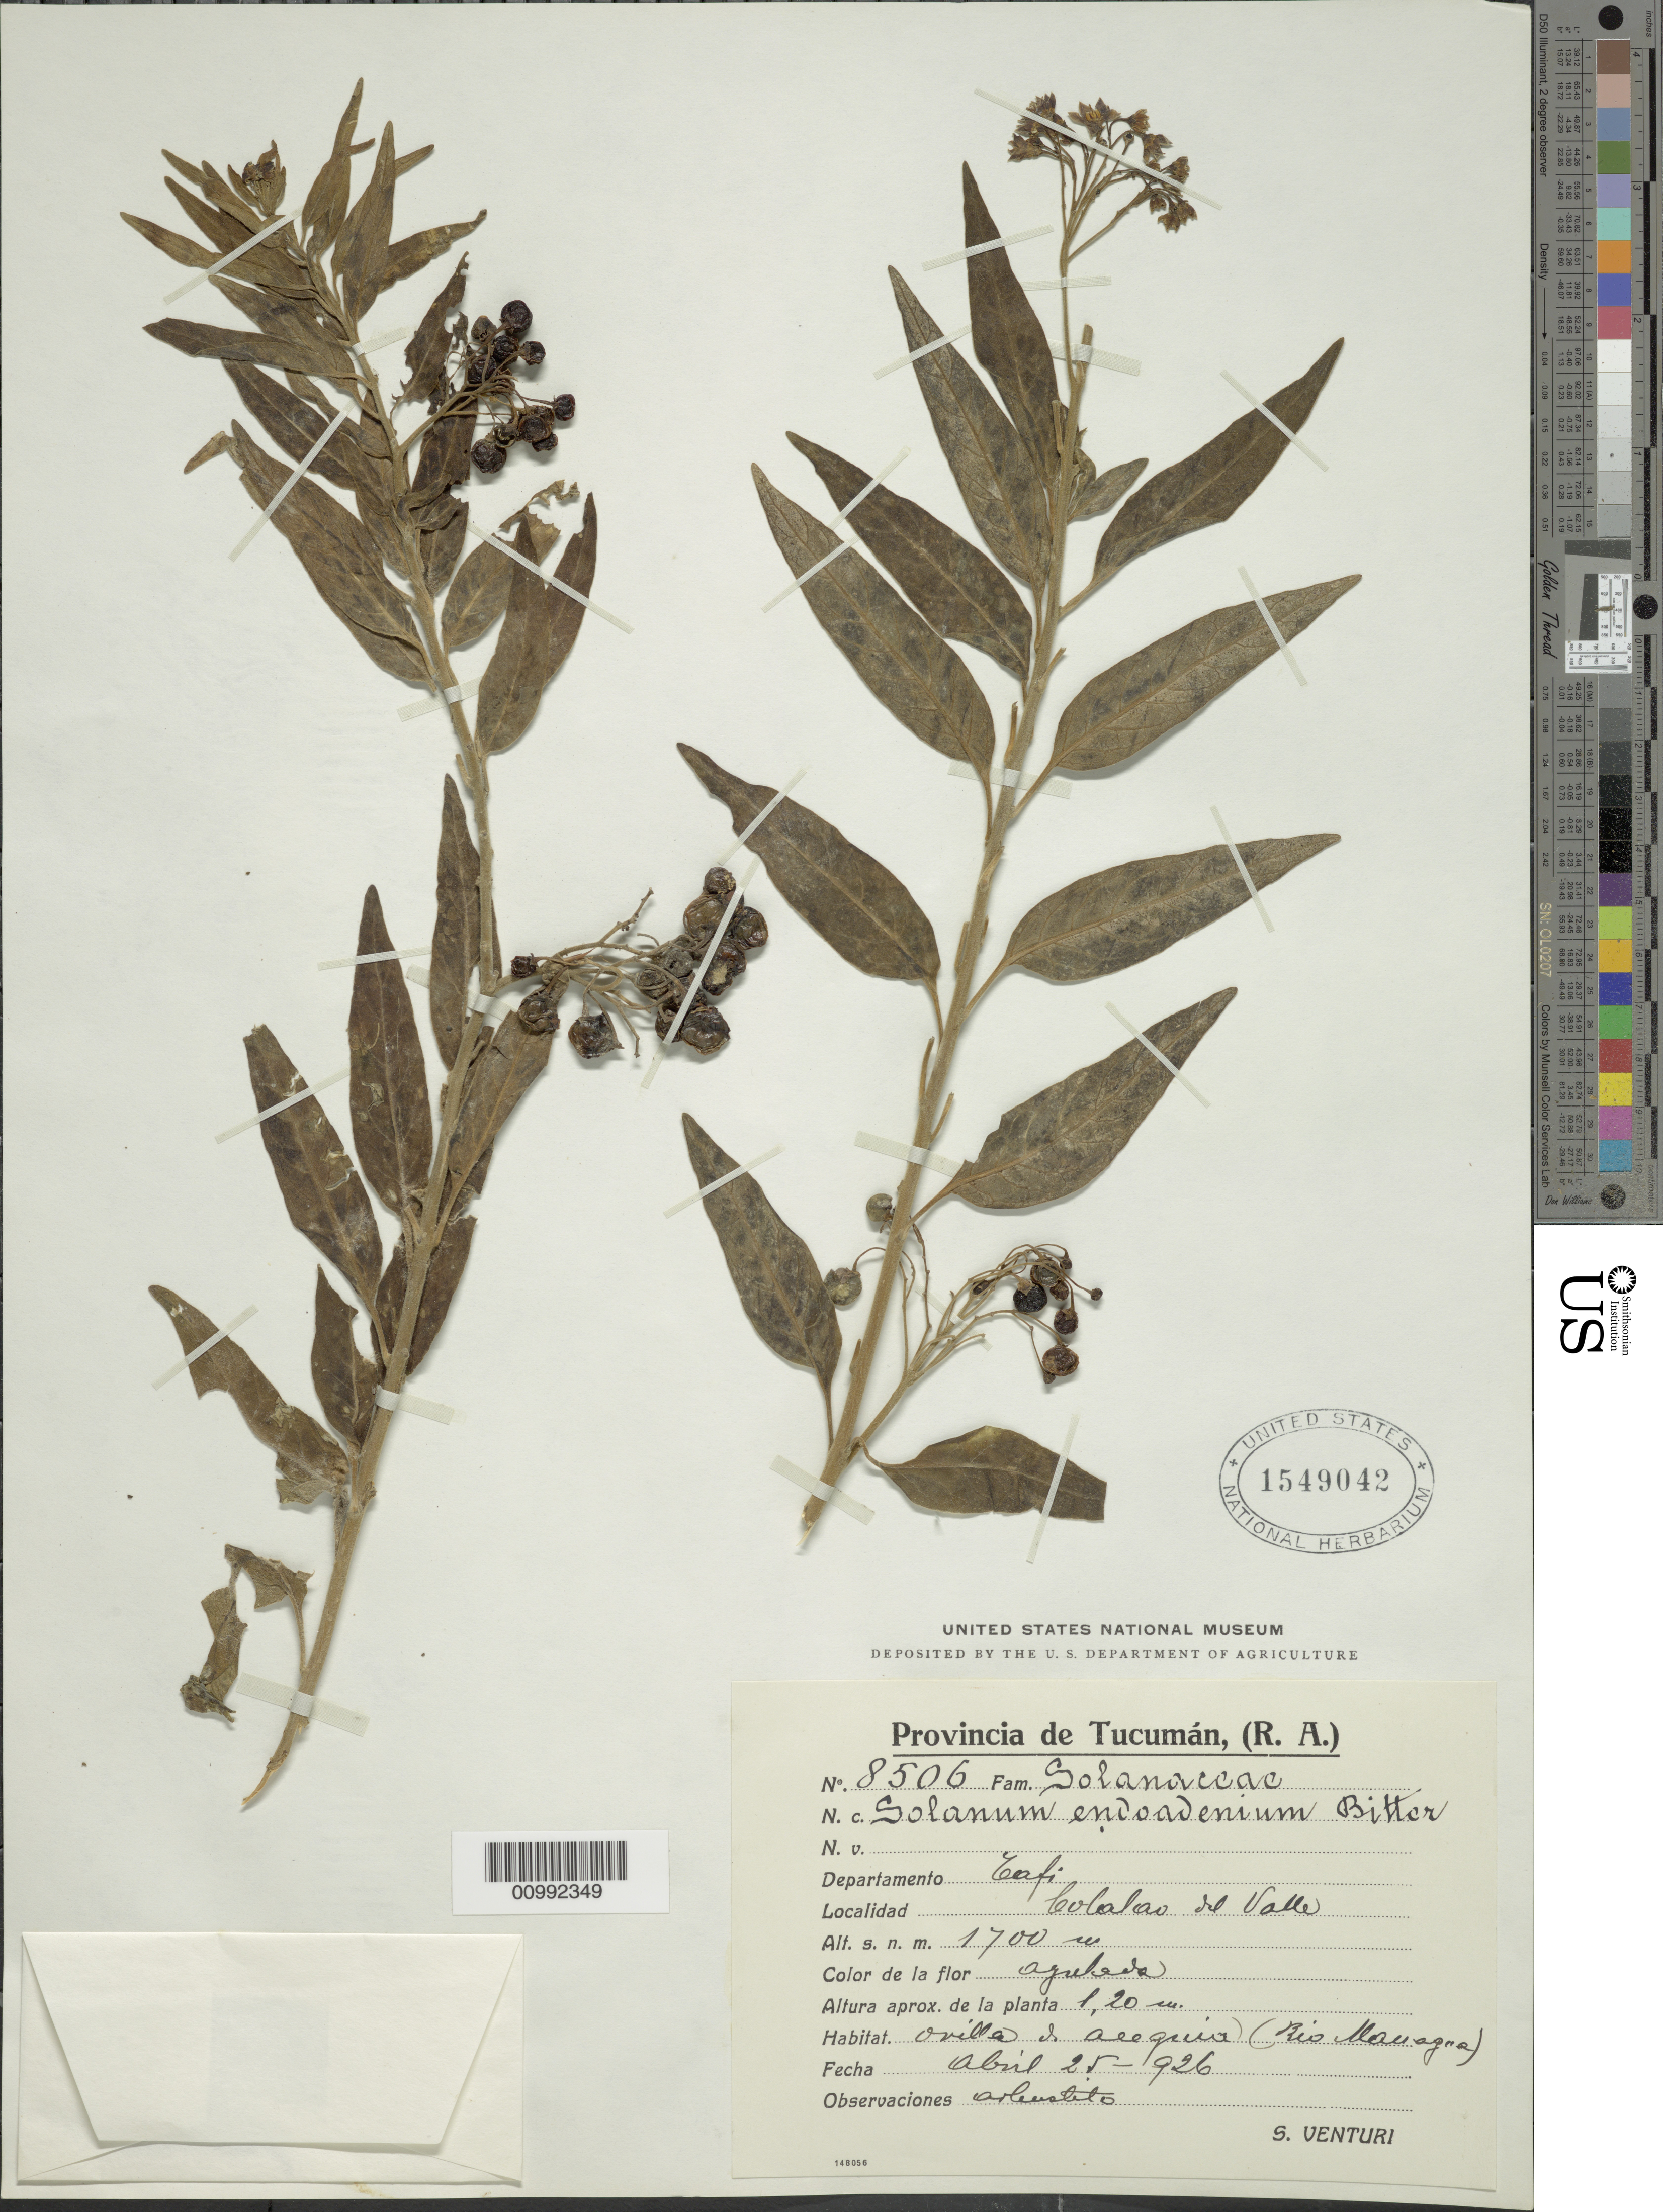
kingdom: Plantae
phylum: Tracheophyta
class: Magnoliopsida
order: Solanales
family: Solanaceae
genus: Solanum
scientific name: Solanum endoadenium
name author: Bitter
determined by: Knapp, S. D.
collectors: S. Venturi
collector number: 8506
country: Argentina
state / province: Tucumán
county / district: Tafí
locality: Colalas del Valle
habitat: orilla de la acequia (Río Managra)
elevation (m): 2700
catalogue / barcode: US 1540042